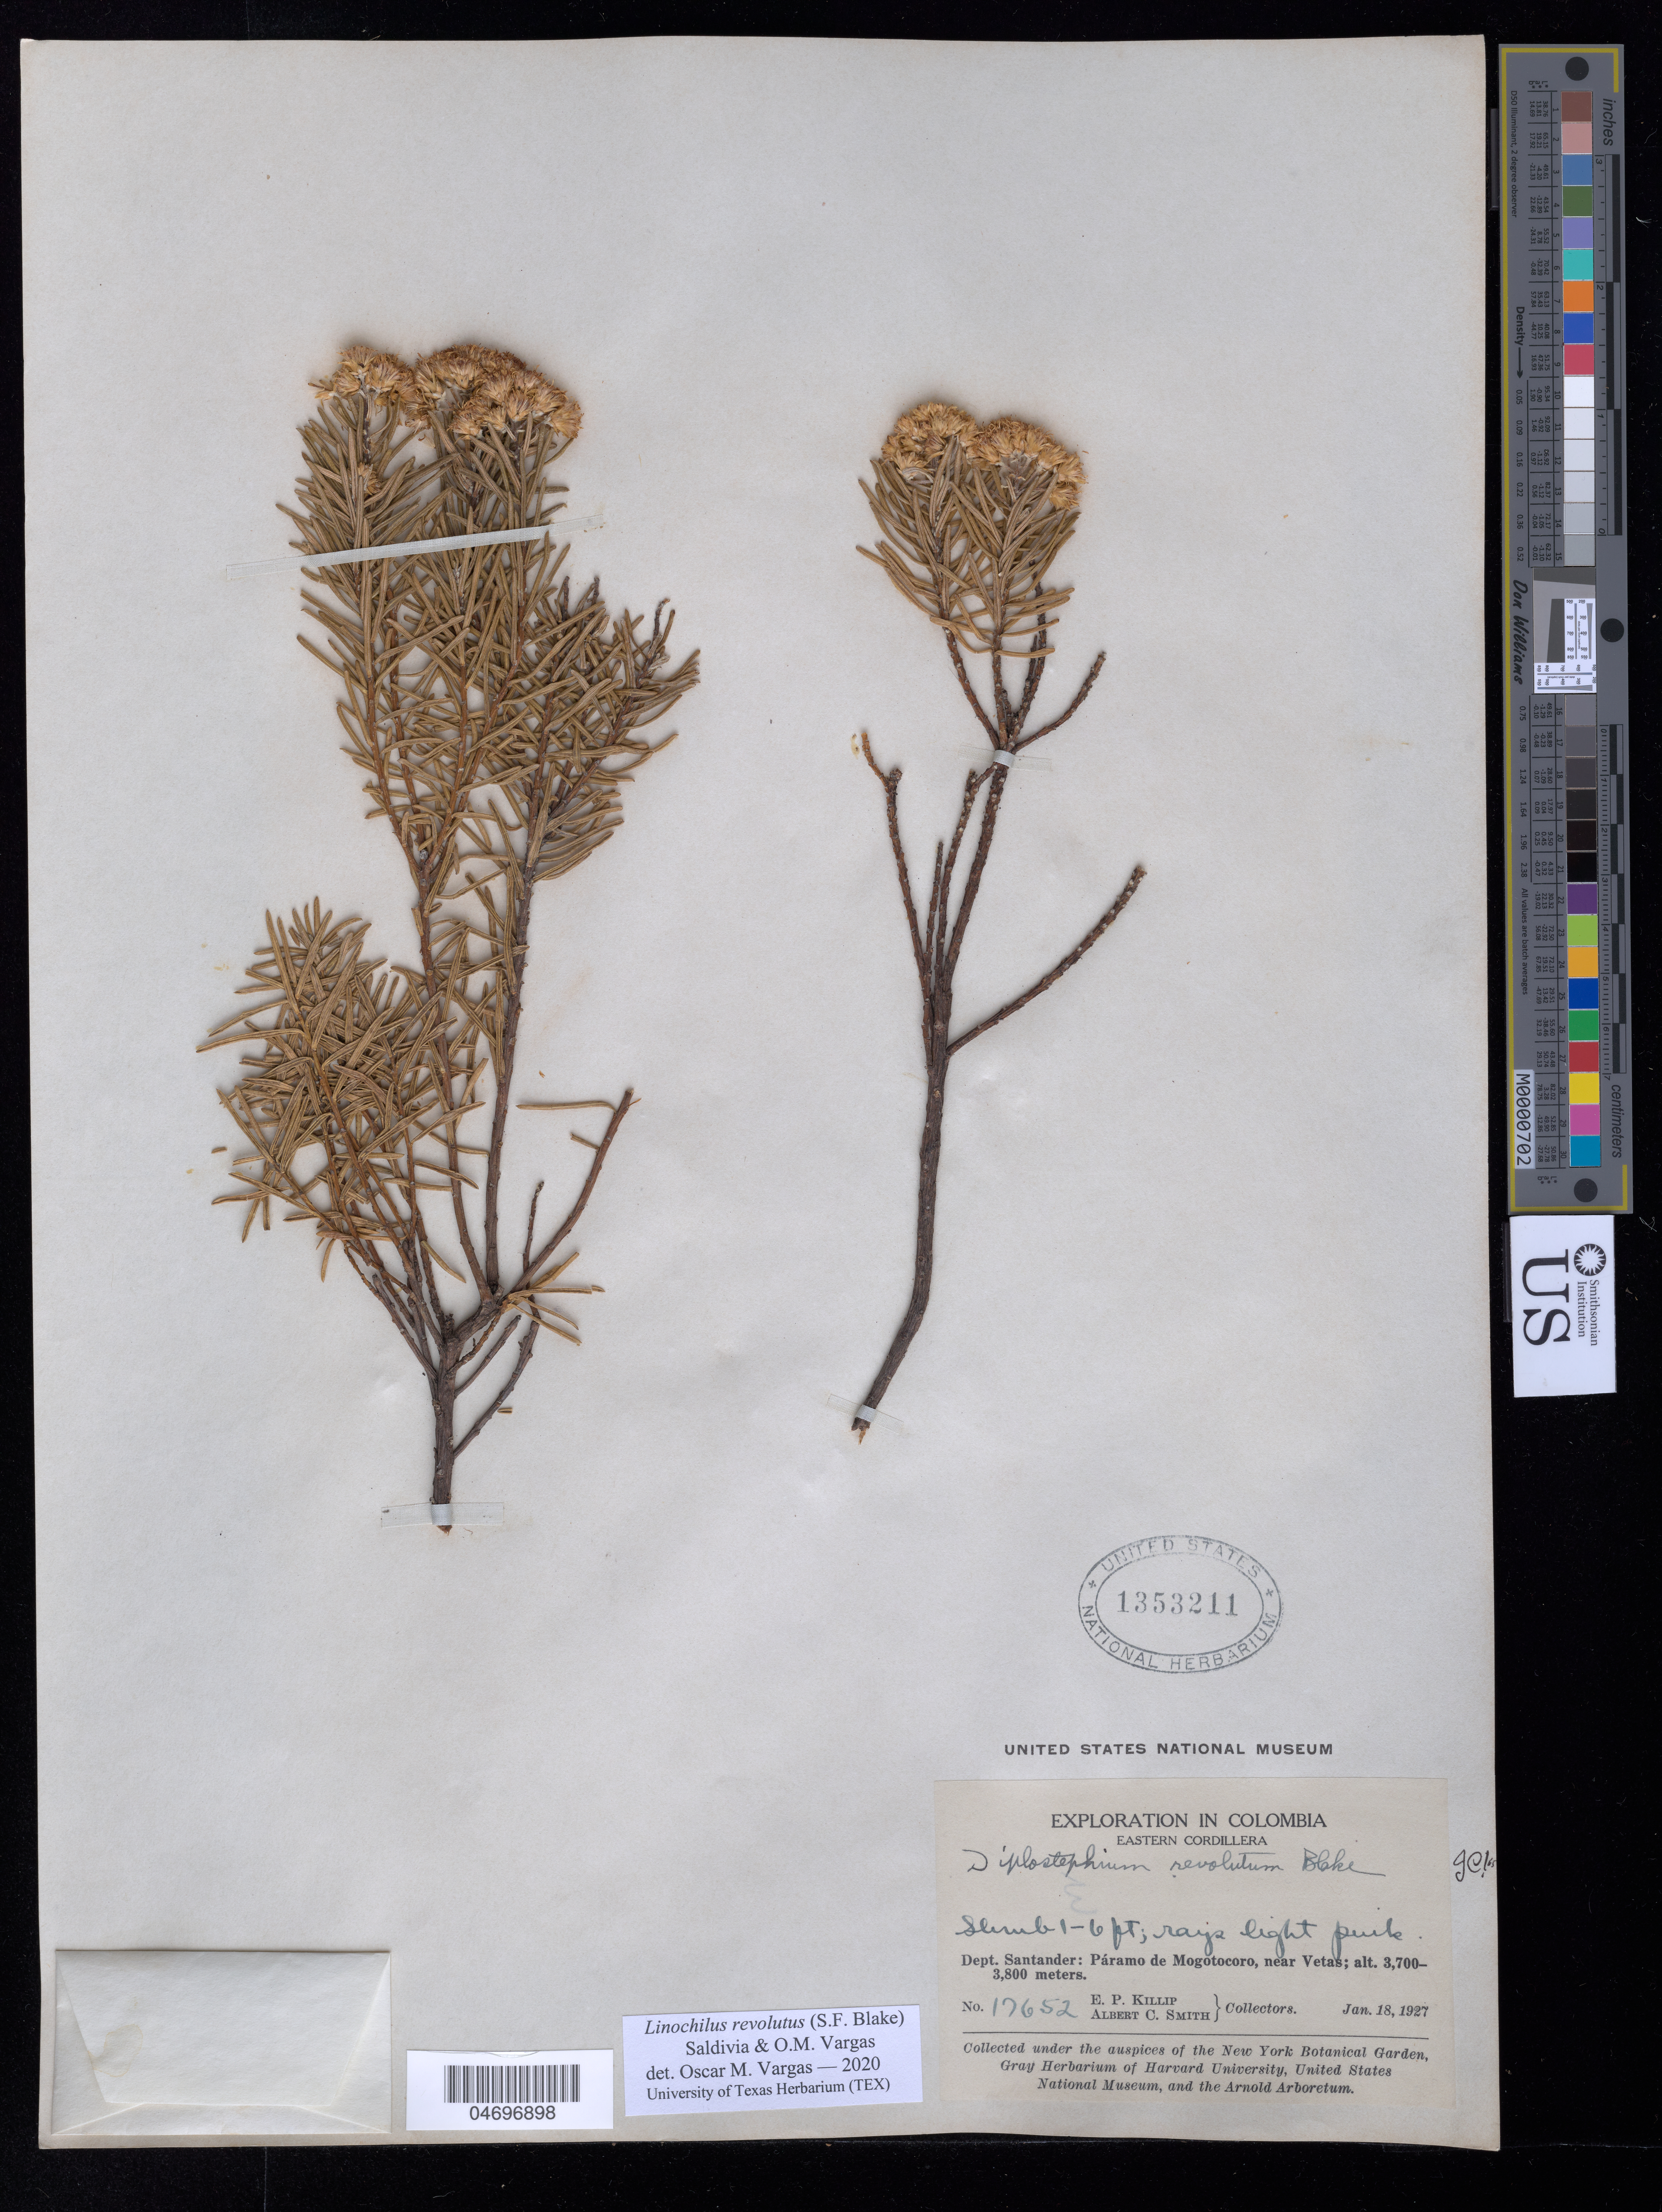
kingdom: Plantae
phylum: Tracheophyta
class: Magnoliopsida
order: Asterales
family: Asteraceae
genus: Linochilus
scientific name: Linochilus revolutus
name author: (S.F. Blake) Saldivia & O.M. Vargas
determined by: Vargas, Oscar M.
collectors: E. P. Killip & A. C. Smith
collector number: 17652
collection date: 1927-01-18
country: Paraguay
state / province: Cordillera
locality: Eastern Cordillera. Dept. Santander: Páramo de Mogotocoro, near Vetas.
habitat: Paramo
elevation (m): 3700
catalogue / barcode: US 1353211